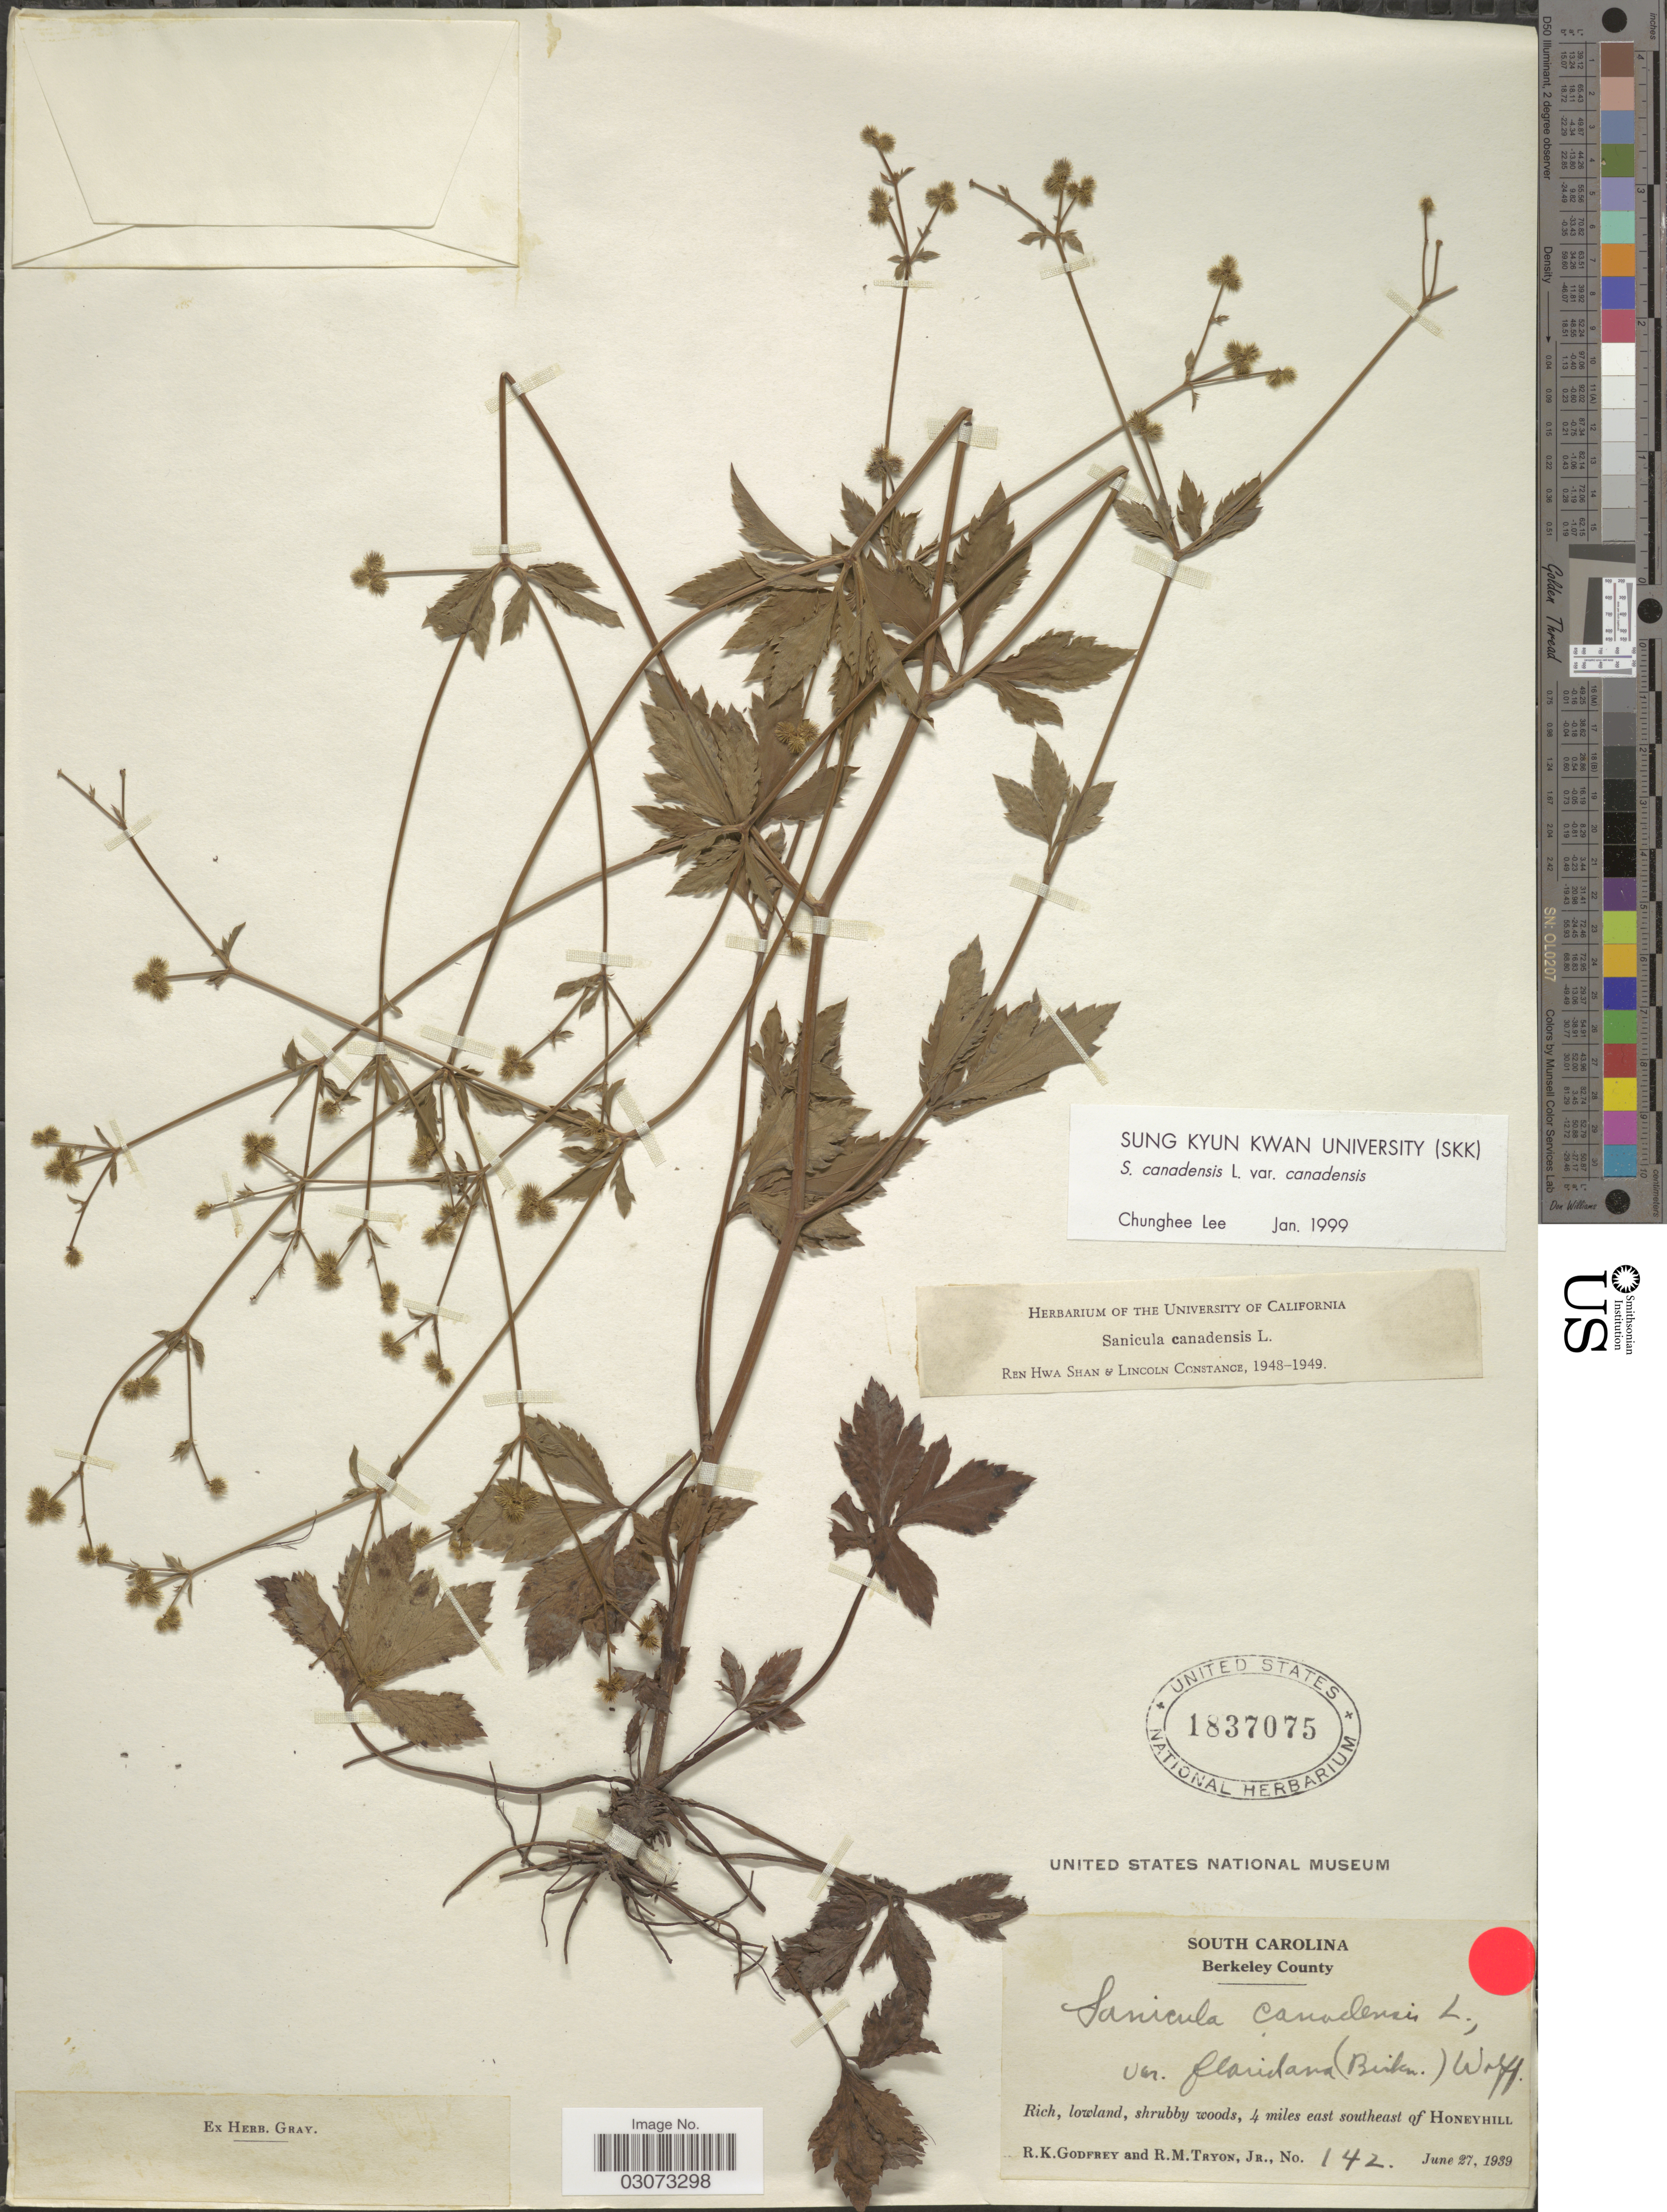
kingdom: Plantae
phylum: Tracheophyta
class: Magnoliopsida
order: Apiales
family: Apiaceae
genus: Sanicula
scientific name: Sanicula canadensis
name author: L.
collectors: R. K. Godfrey & R. Tryon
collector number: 142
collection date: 1939-06-27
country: United States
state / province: South Carolina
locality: Berkeley County. Rich, lowland, shrubby woods, 4 miles east southeast of Honeyhill.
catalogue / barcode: US 1837075